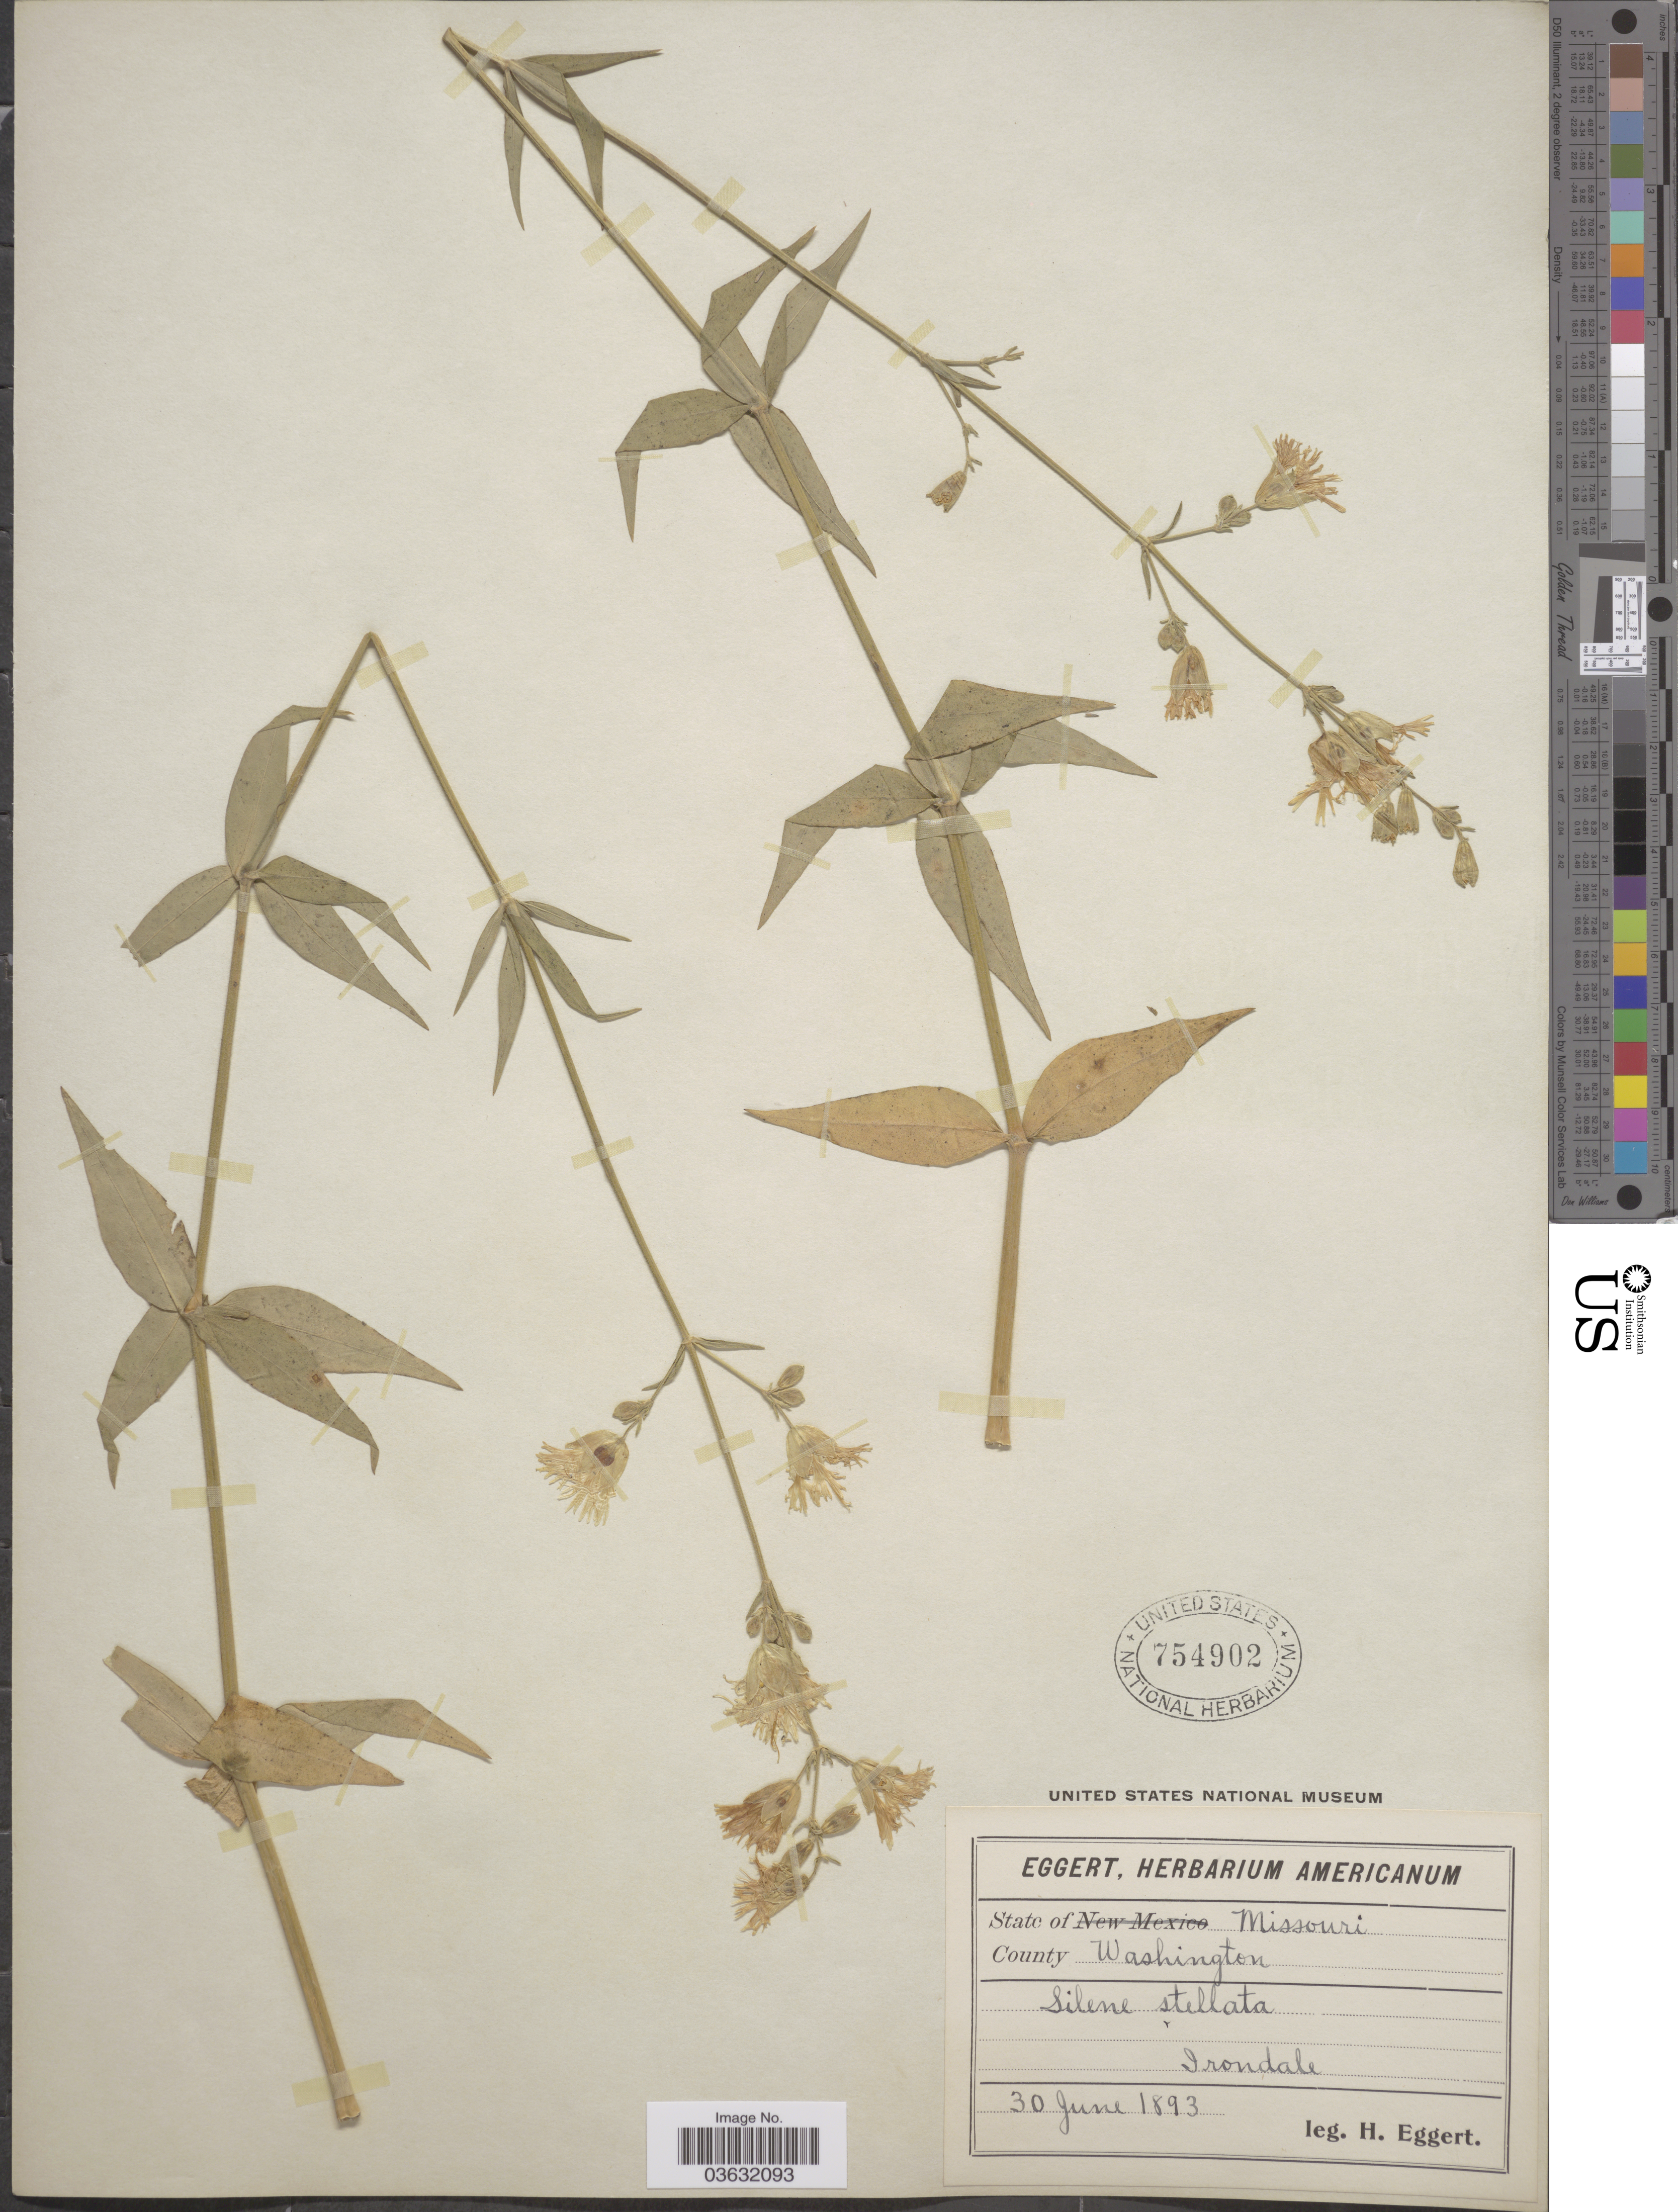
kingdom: Plantae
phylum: Tracheophyta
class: Magnoliopsida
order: Caryophyllales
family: Caryophyllaceae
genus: Silene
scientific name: Silene stellata var. stellata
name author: (L.) Coyte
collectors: H. Eggert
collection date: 1893-06-30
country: United States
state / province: Missouri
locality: County Washington. Irondale.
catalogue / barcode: US 754902